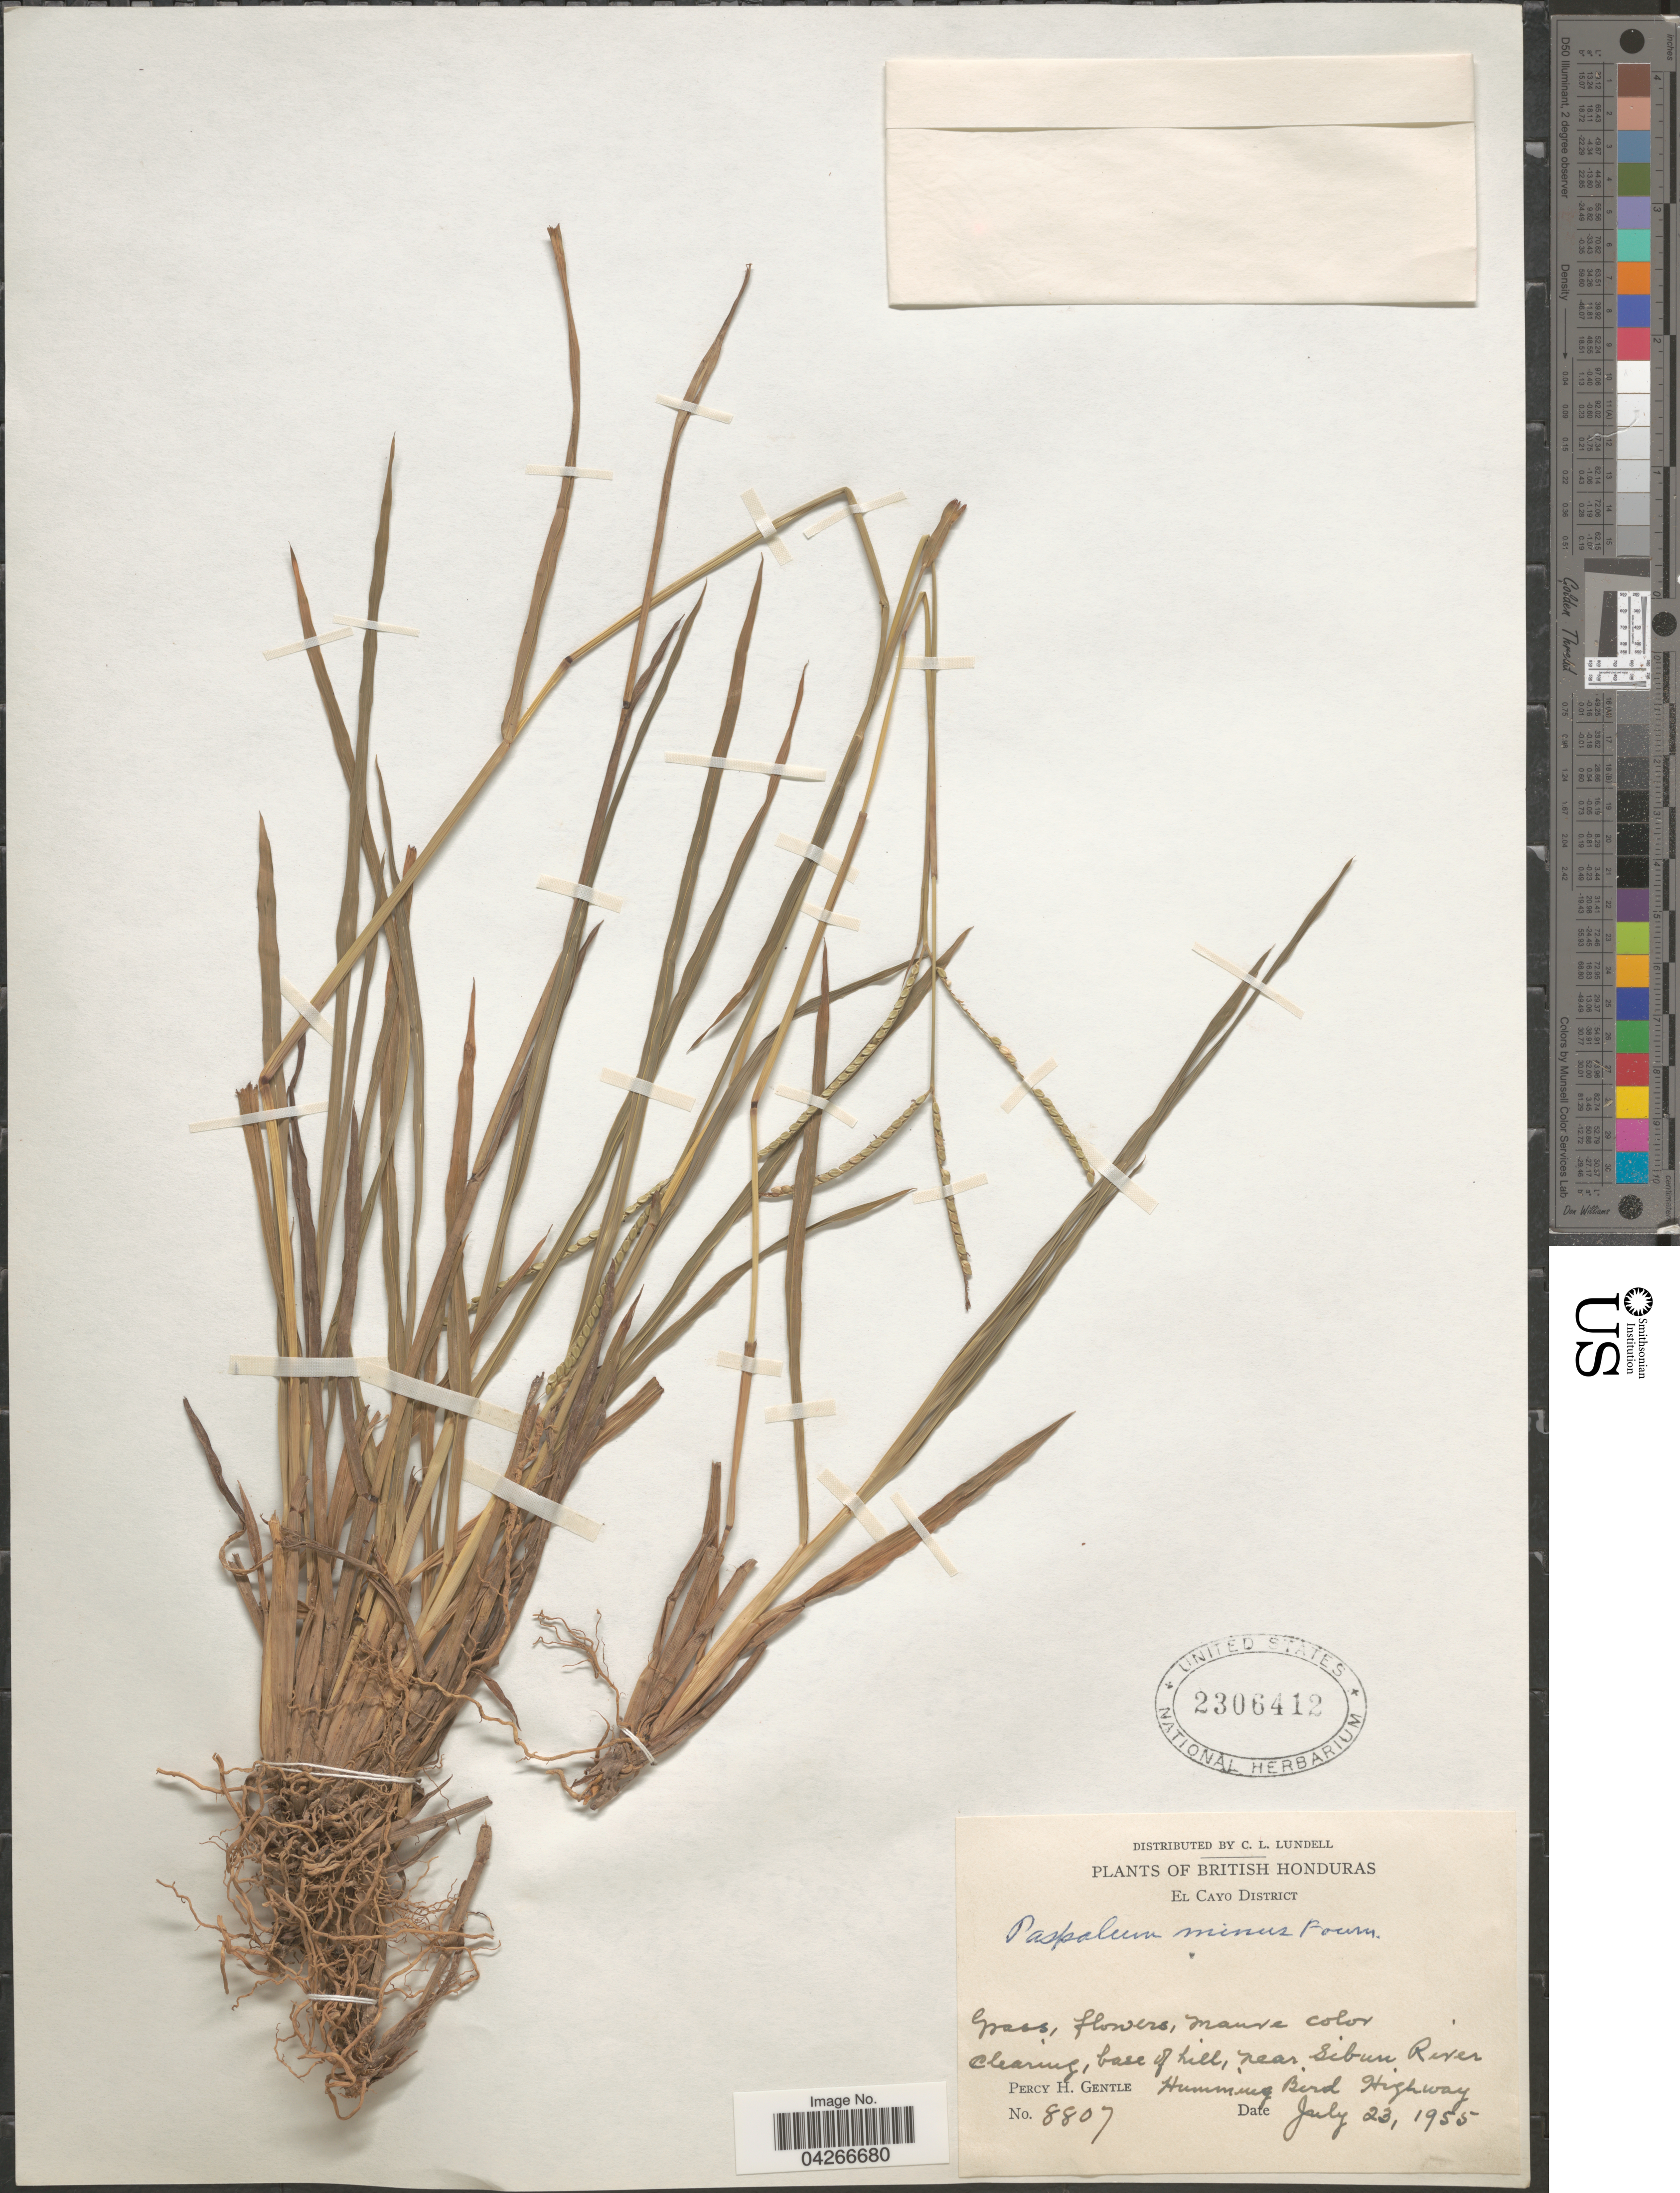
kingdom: Plantae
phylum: Tracheophyta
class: Liliopsida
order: Poales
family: Poaceae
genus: Paspalum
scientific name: Paspalum minus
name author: E. Fourn.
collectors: P. H. Gentle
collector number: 8807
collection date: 1955-07-23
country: Belize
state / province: Cayo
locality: British Honduras. El Cayo District. Near Sibun River. Humming Bird Highway.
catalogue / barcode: US 2306412